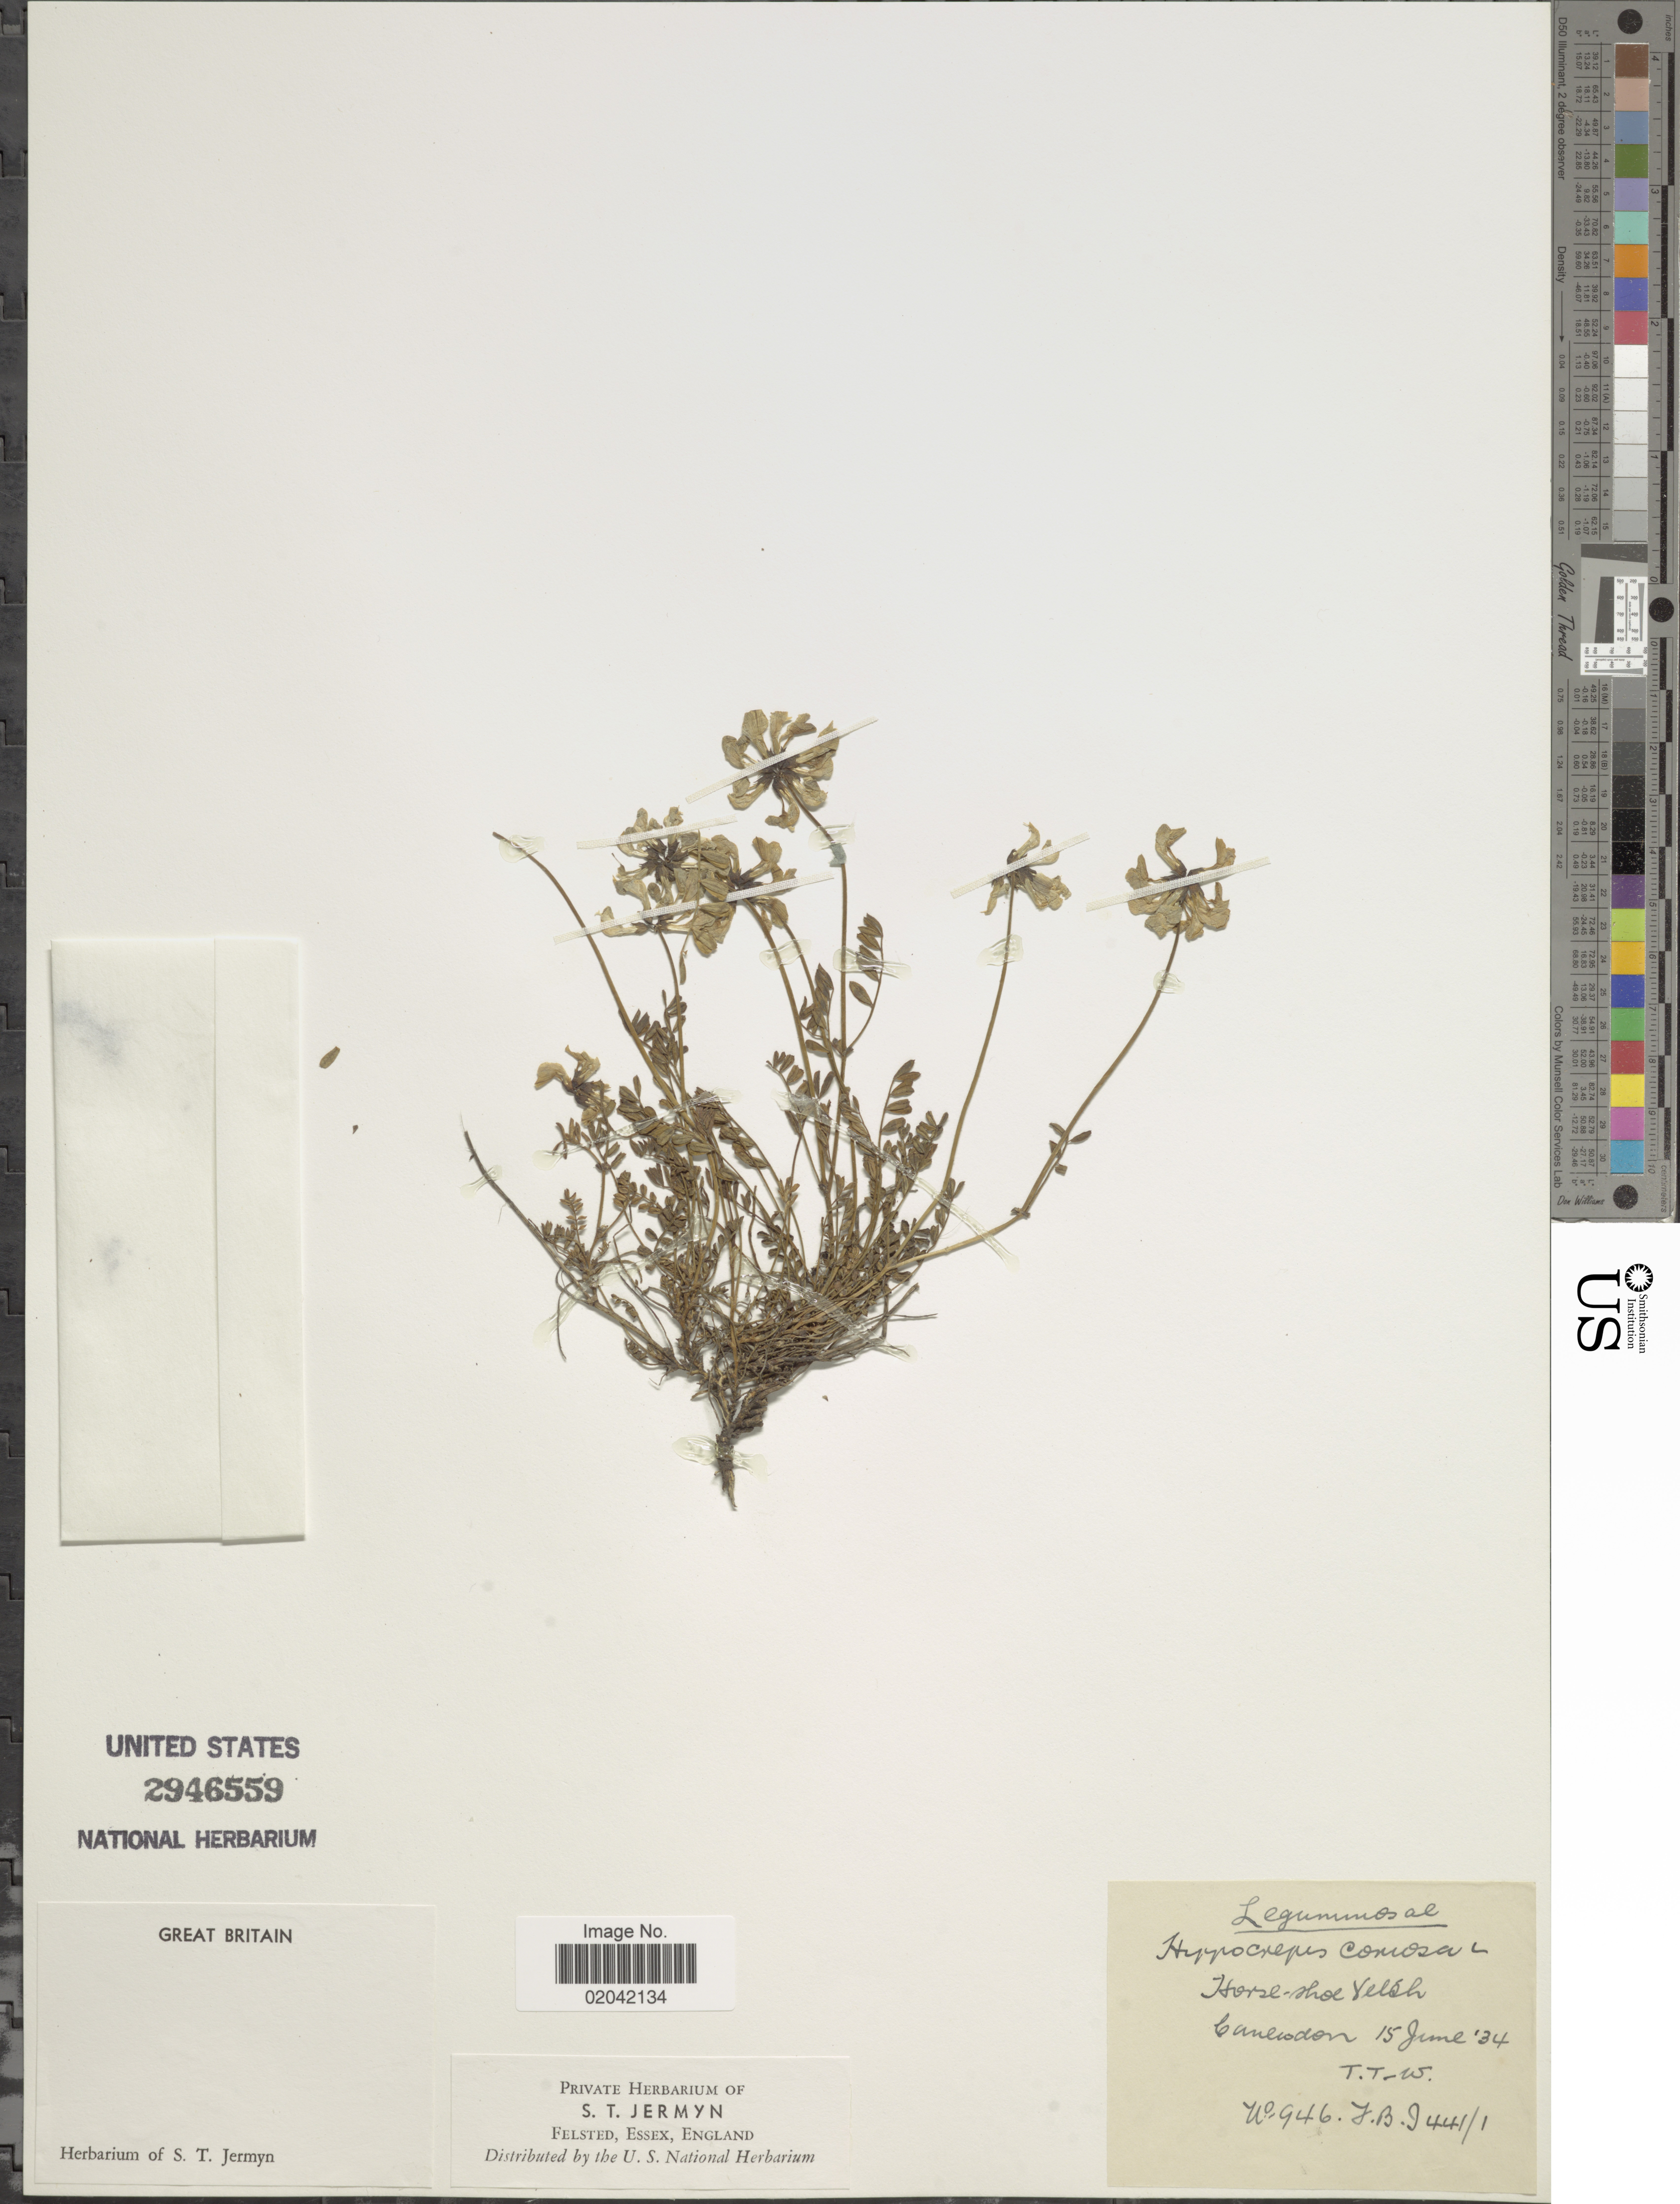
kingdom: Plantae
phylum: Tracheophyta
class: Magnoliopsida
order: Fabales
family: Fabaceae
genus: Hippocrepis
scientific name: Hippocrepis comosa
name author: L.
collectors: ex herb. S. T. Jermyn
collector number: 946/ I.B.J. 441/1?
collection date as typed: Transcribed d/m/y: 15/6/34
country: United Kingdom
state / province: England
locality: Greta Britain. Canewdon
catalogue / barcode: US 2946559